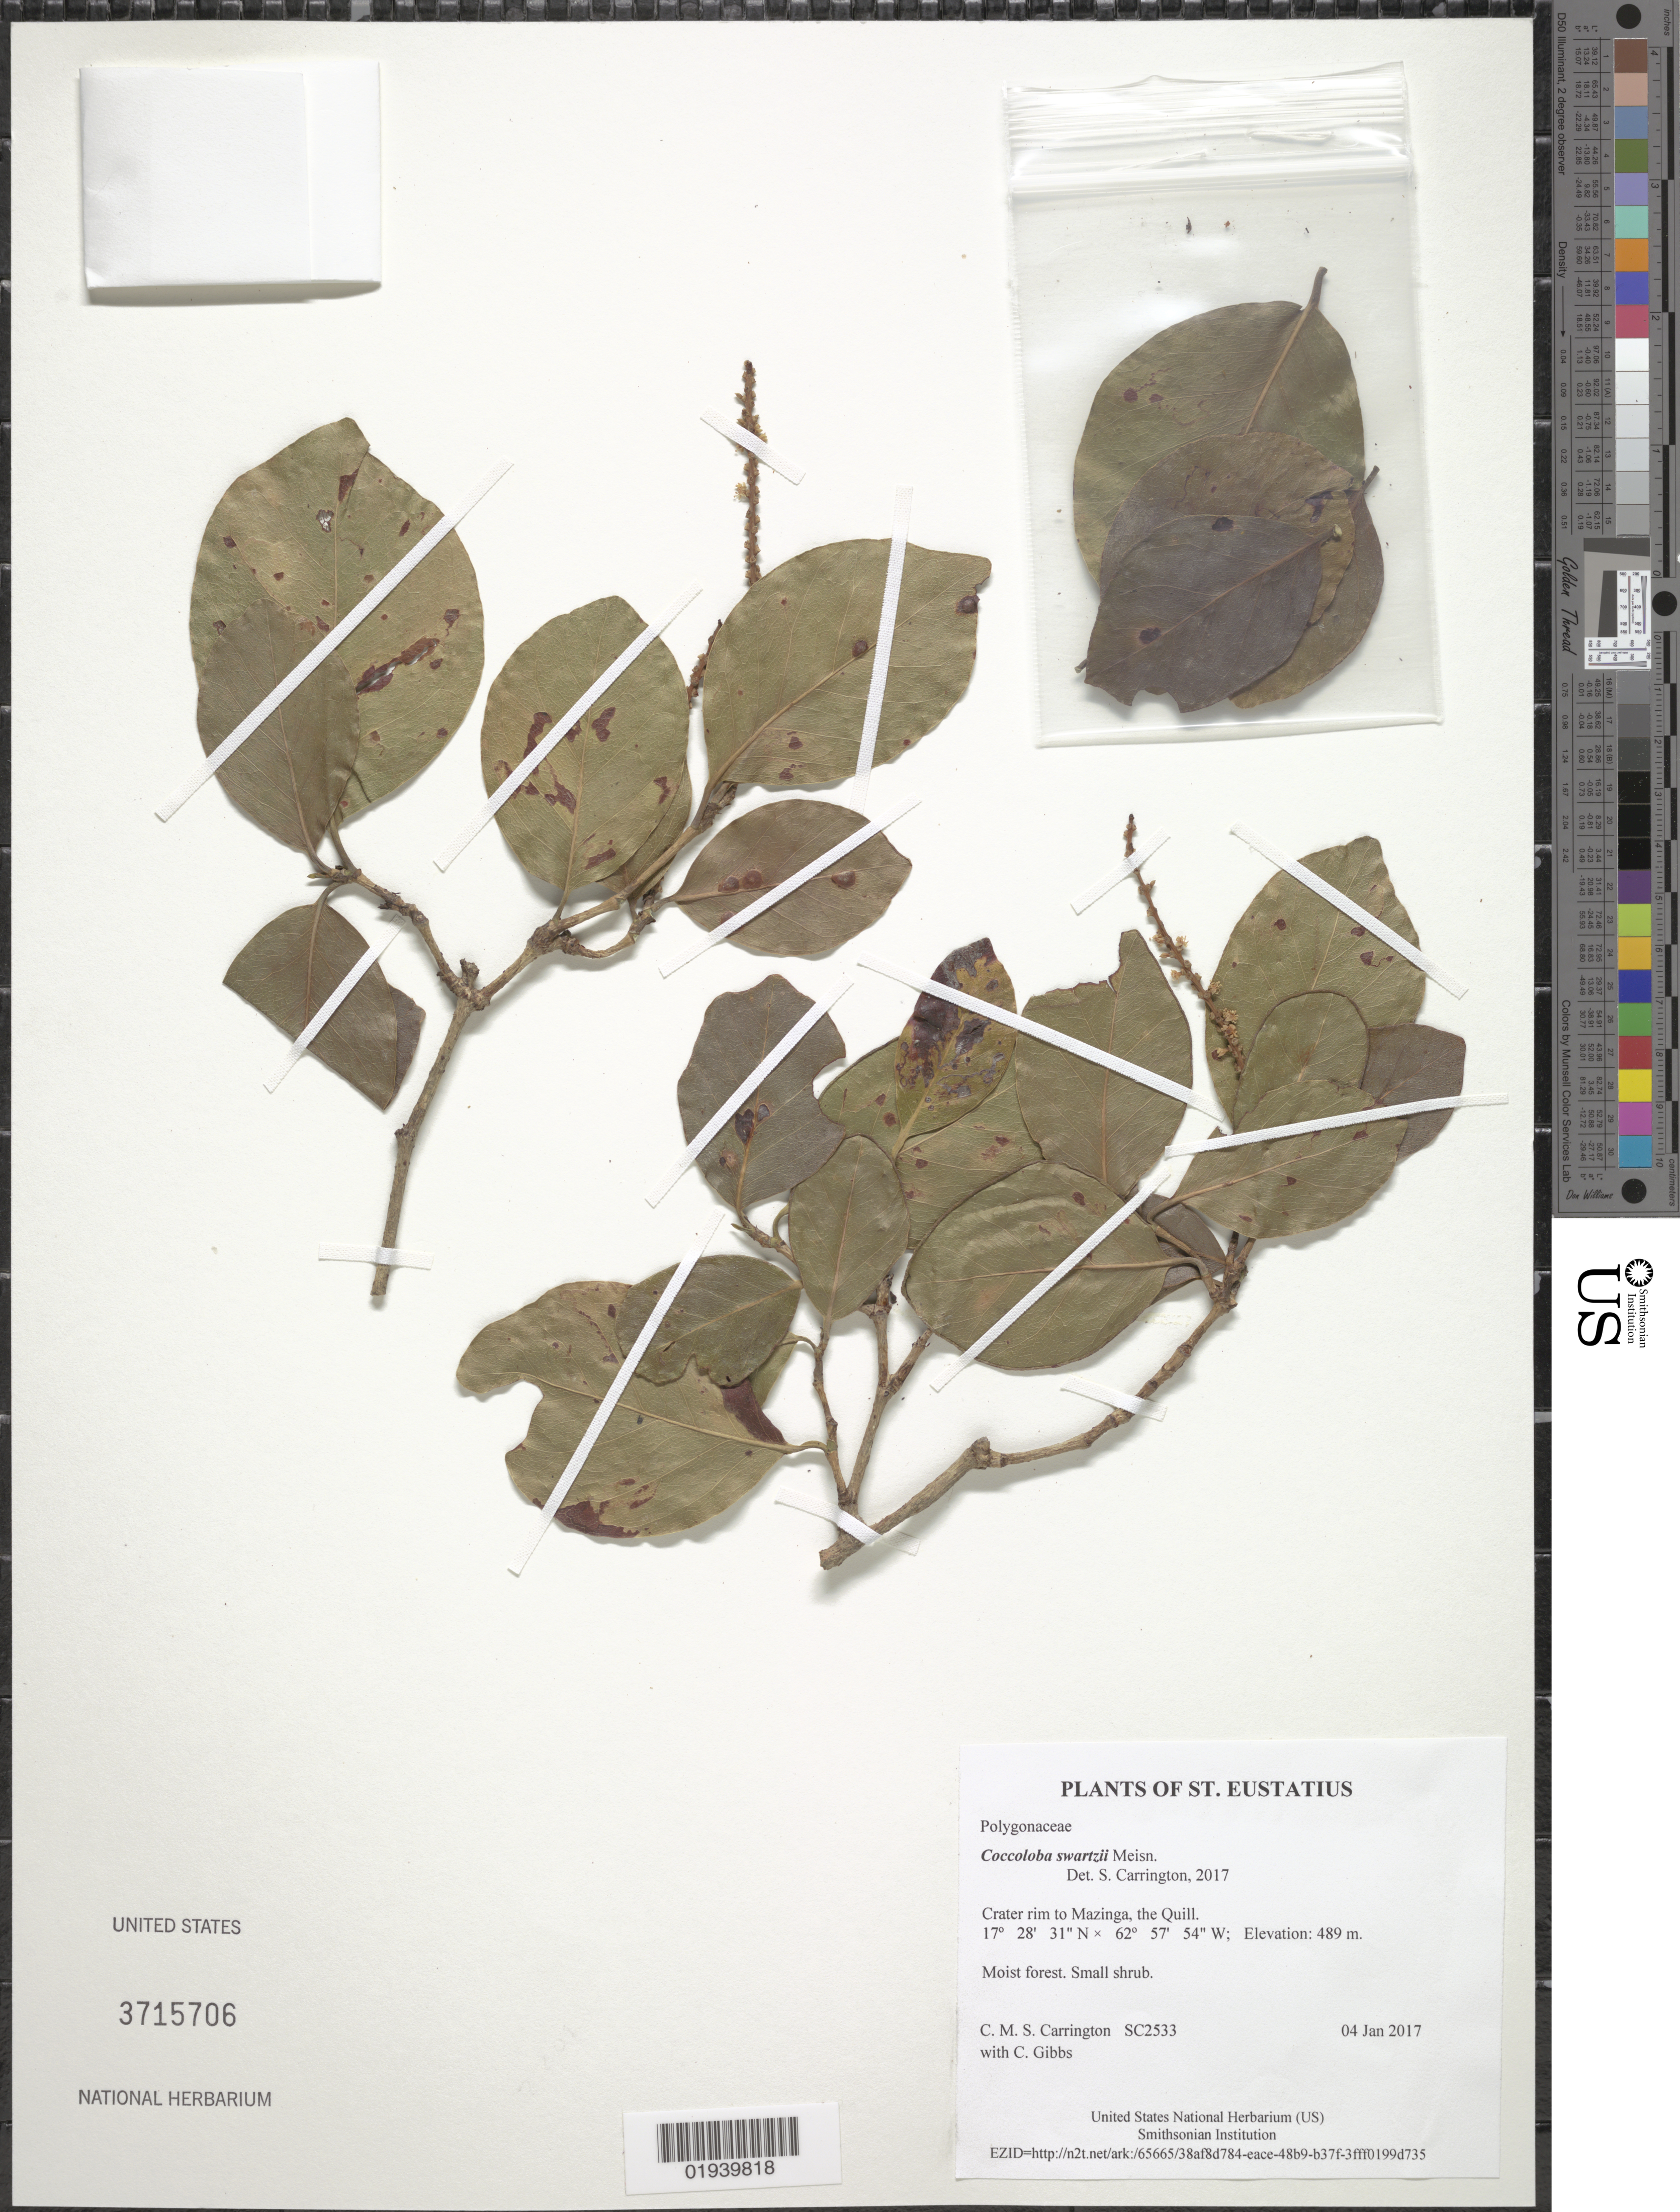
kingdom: Plantae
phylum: Tracheophyta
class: Magnoliopsida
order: Caryophyllales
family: Polygonaceae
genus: Coccoloba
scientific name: Coccoloba swartzii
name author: Meisn.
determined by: Carrington, C. M. S.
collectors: C. M. S. Carrington & C. Gibbs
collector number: SC2533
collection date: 2017-01-04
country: Netherlands Antilles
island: St. Eustatius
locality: Crater rim to Mazinga, the Quill.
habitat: Moist forest.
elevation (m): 489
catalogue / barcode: US 3715706